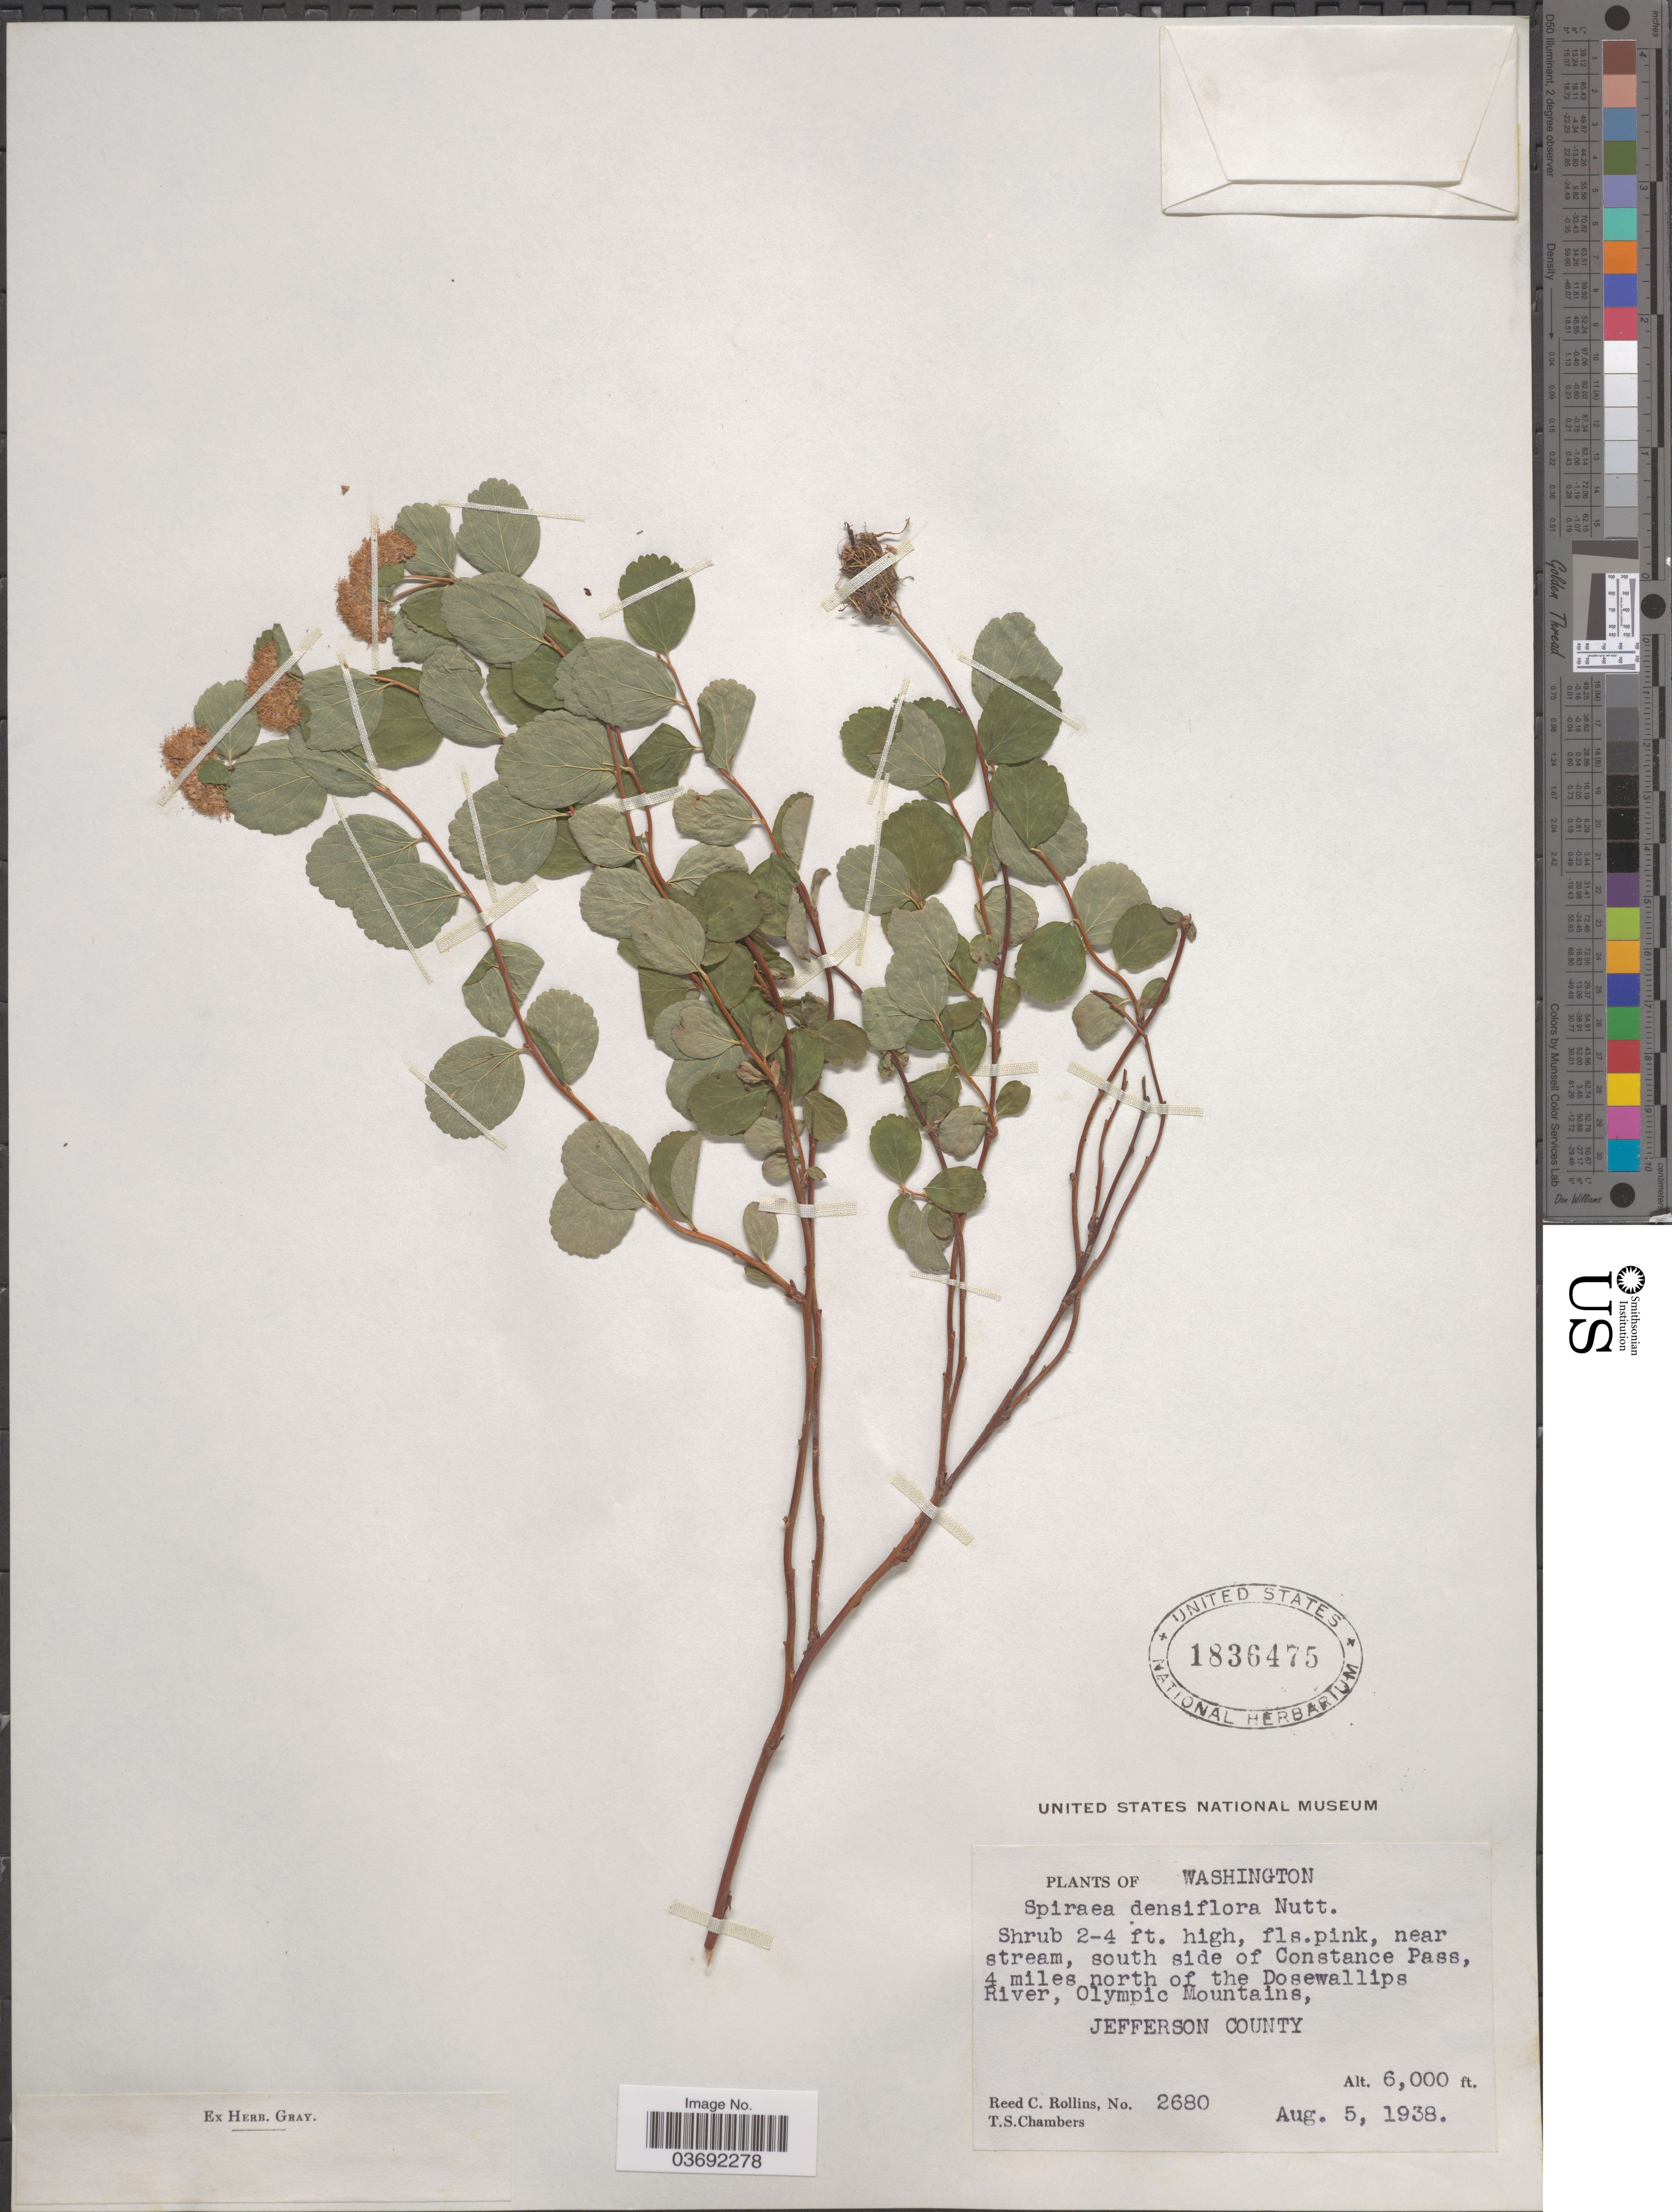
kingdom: Plantae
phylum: Tracheophyta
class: Magnoliopsida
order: Rosales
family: Rosaceae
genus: Spiraea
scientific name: Spiraea densiflora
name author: Nutt. ex Greenm.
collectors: R. C. Rollins & T. Chambers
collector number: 2680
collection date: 1938-08-05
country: United States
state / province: Washington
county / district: Jefferson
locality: South side of Constance Pass, 4 miles north of the Dosewallips River, Olympic Mountains, Jefferson County.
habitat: near stream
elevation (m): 1829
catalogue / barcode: US 1836475